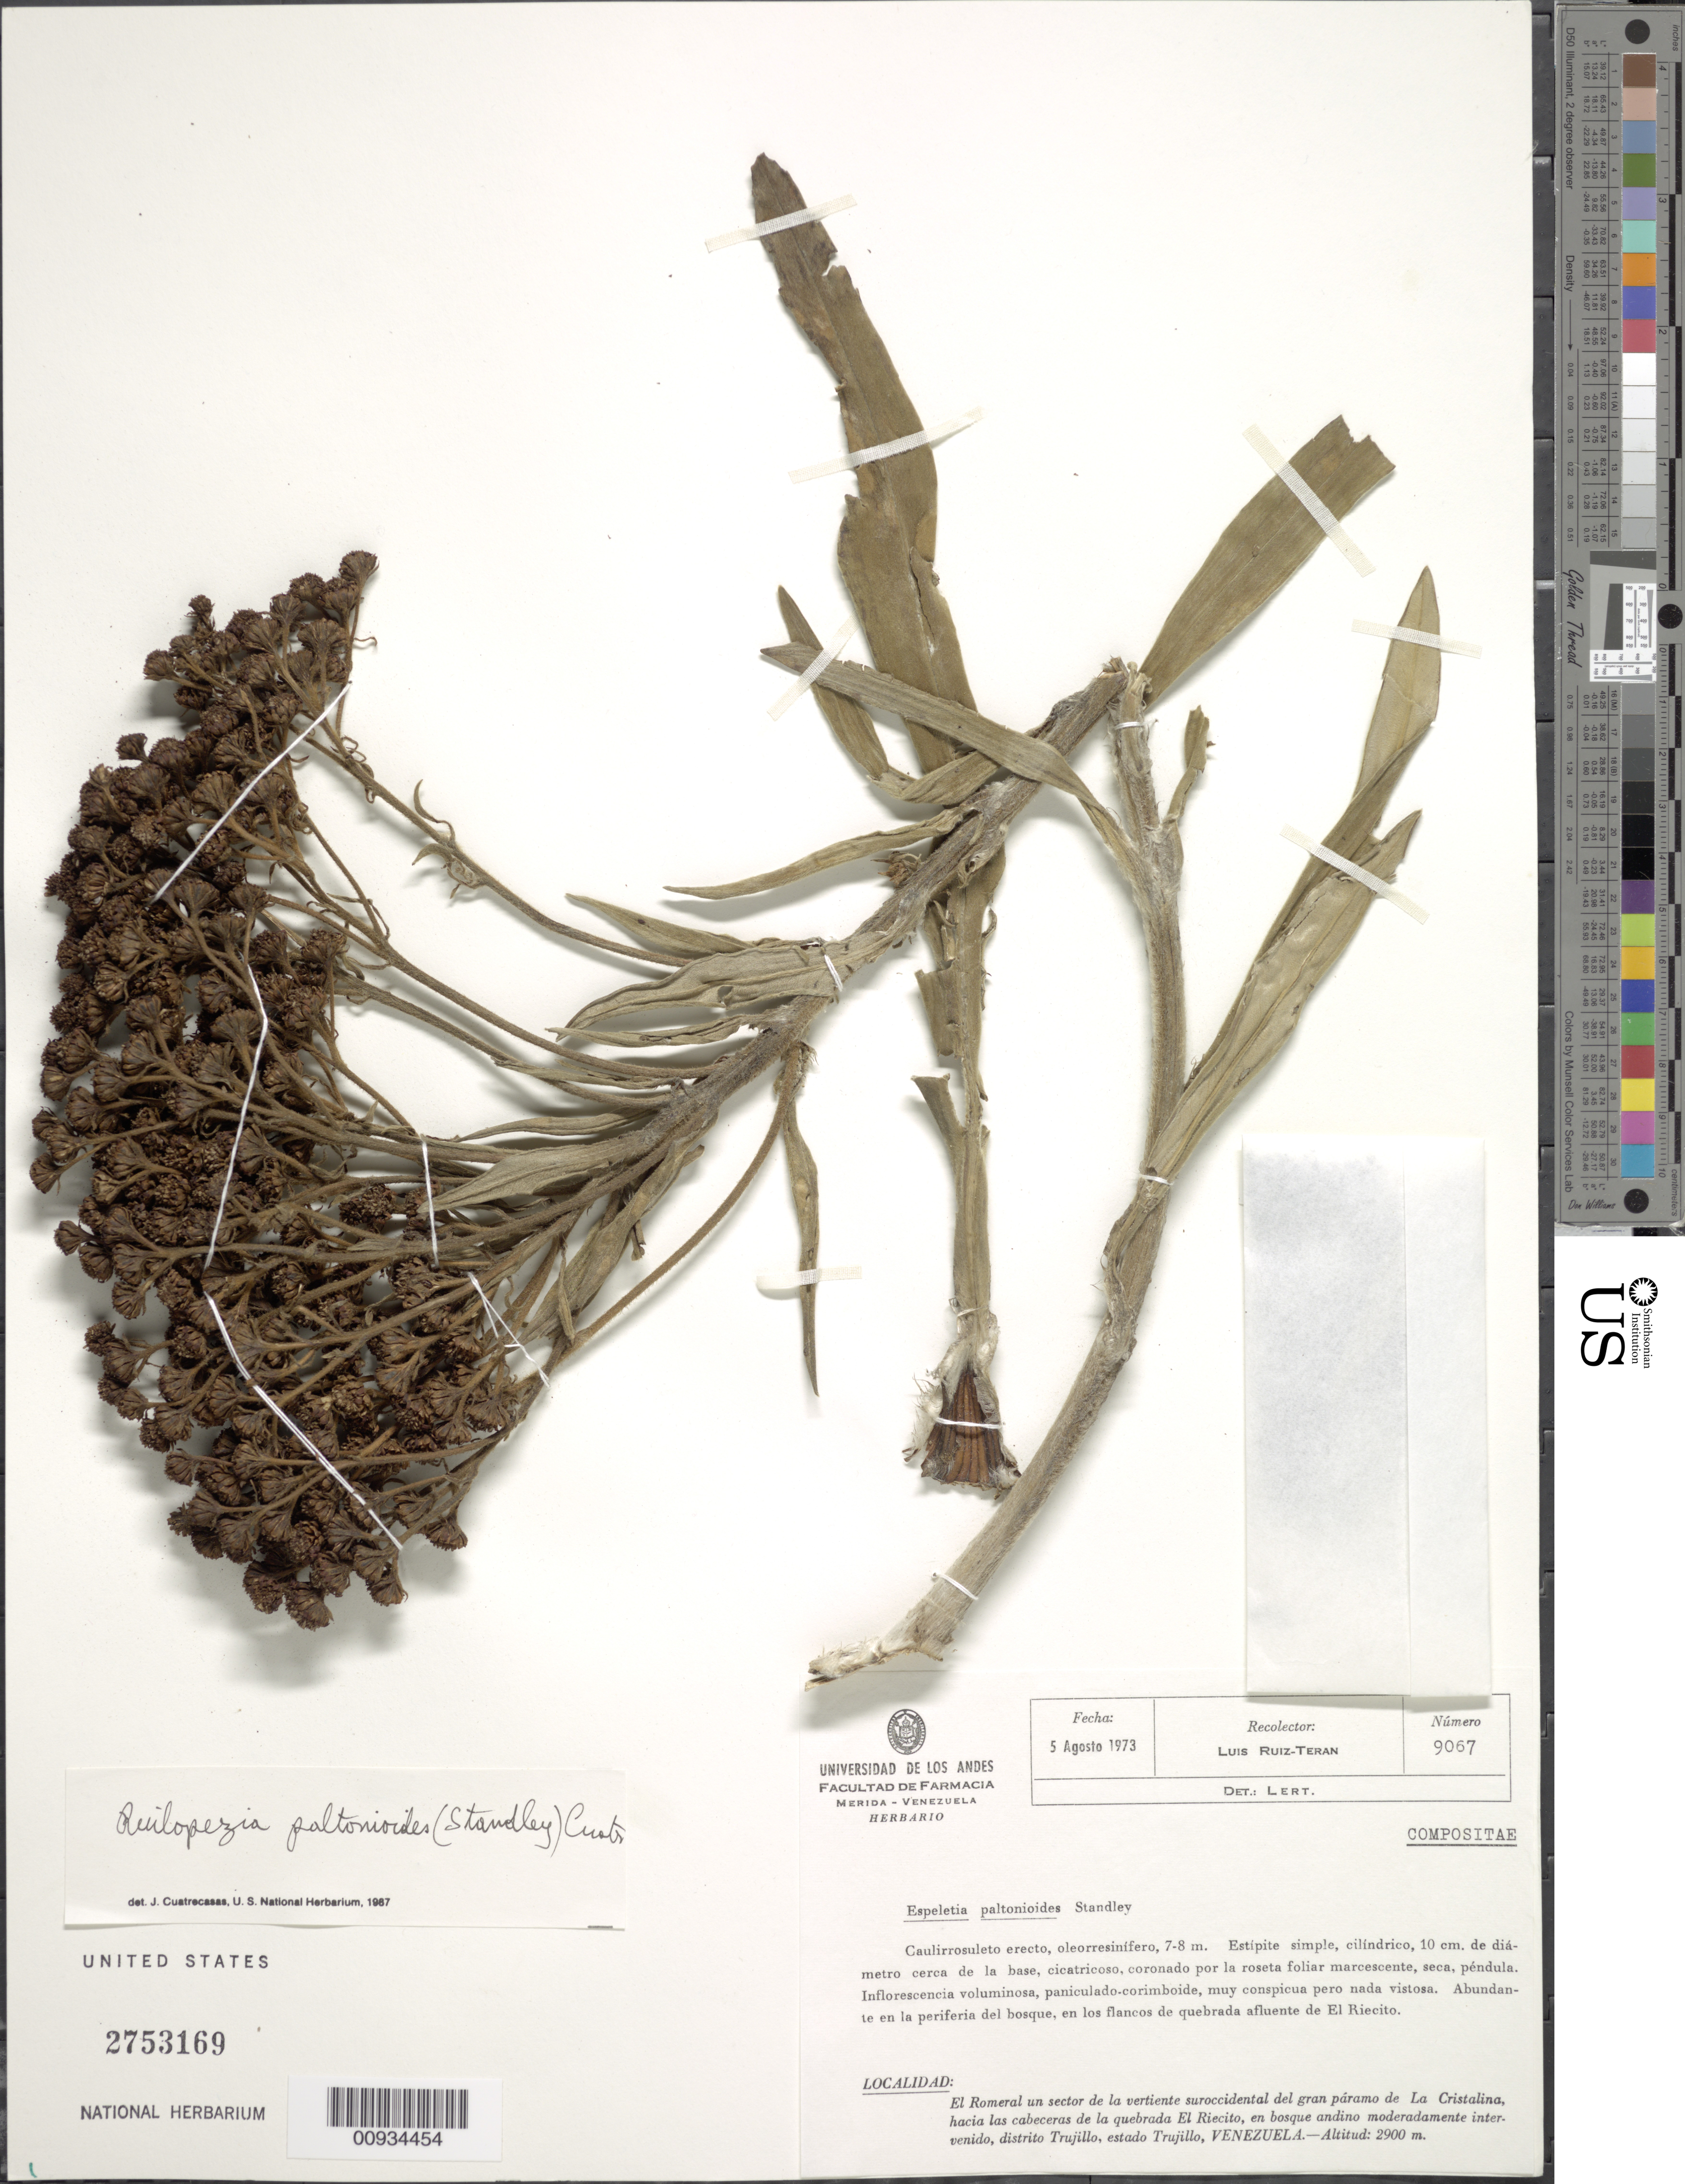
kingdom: Plantae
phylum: Tracheophyta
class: Magnoliopsida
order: Asterales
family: Asteraceae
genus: Ruilopezia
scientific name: Ruilopezia paltonioides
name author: (Standl.) Cuatrec.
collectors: L. E. Ruíz-Terán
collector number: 9067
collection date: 1973-08-05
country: Venezuela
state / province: Trujillo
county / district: Trujillo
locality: El Romeral un sector de la vertiente del gran páramo de La Cristalina, Hacia las cabeceras de la quebrada El Riecito, en bosque andino moderadamente intervenido.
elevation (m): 2900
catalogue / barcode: US 2753169